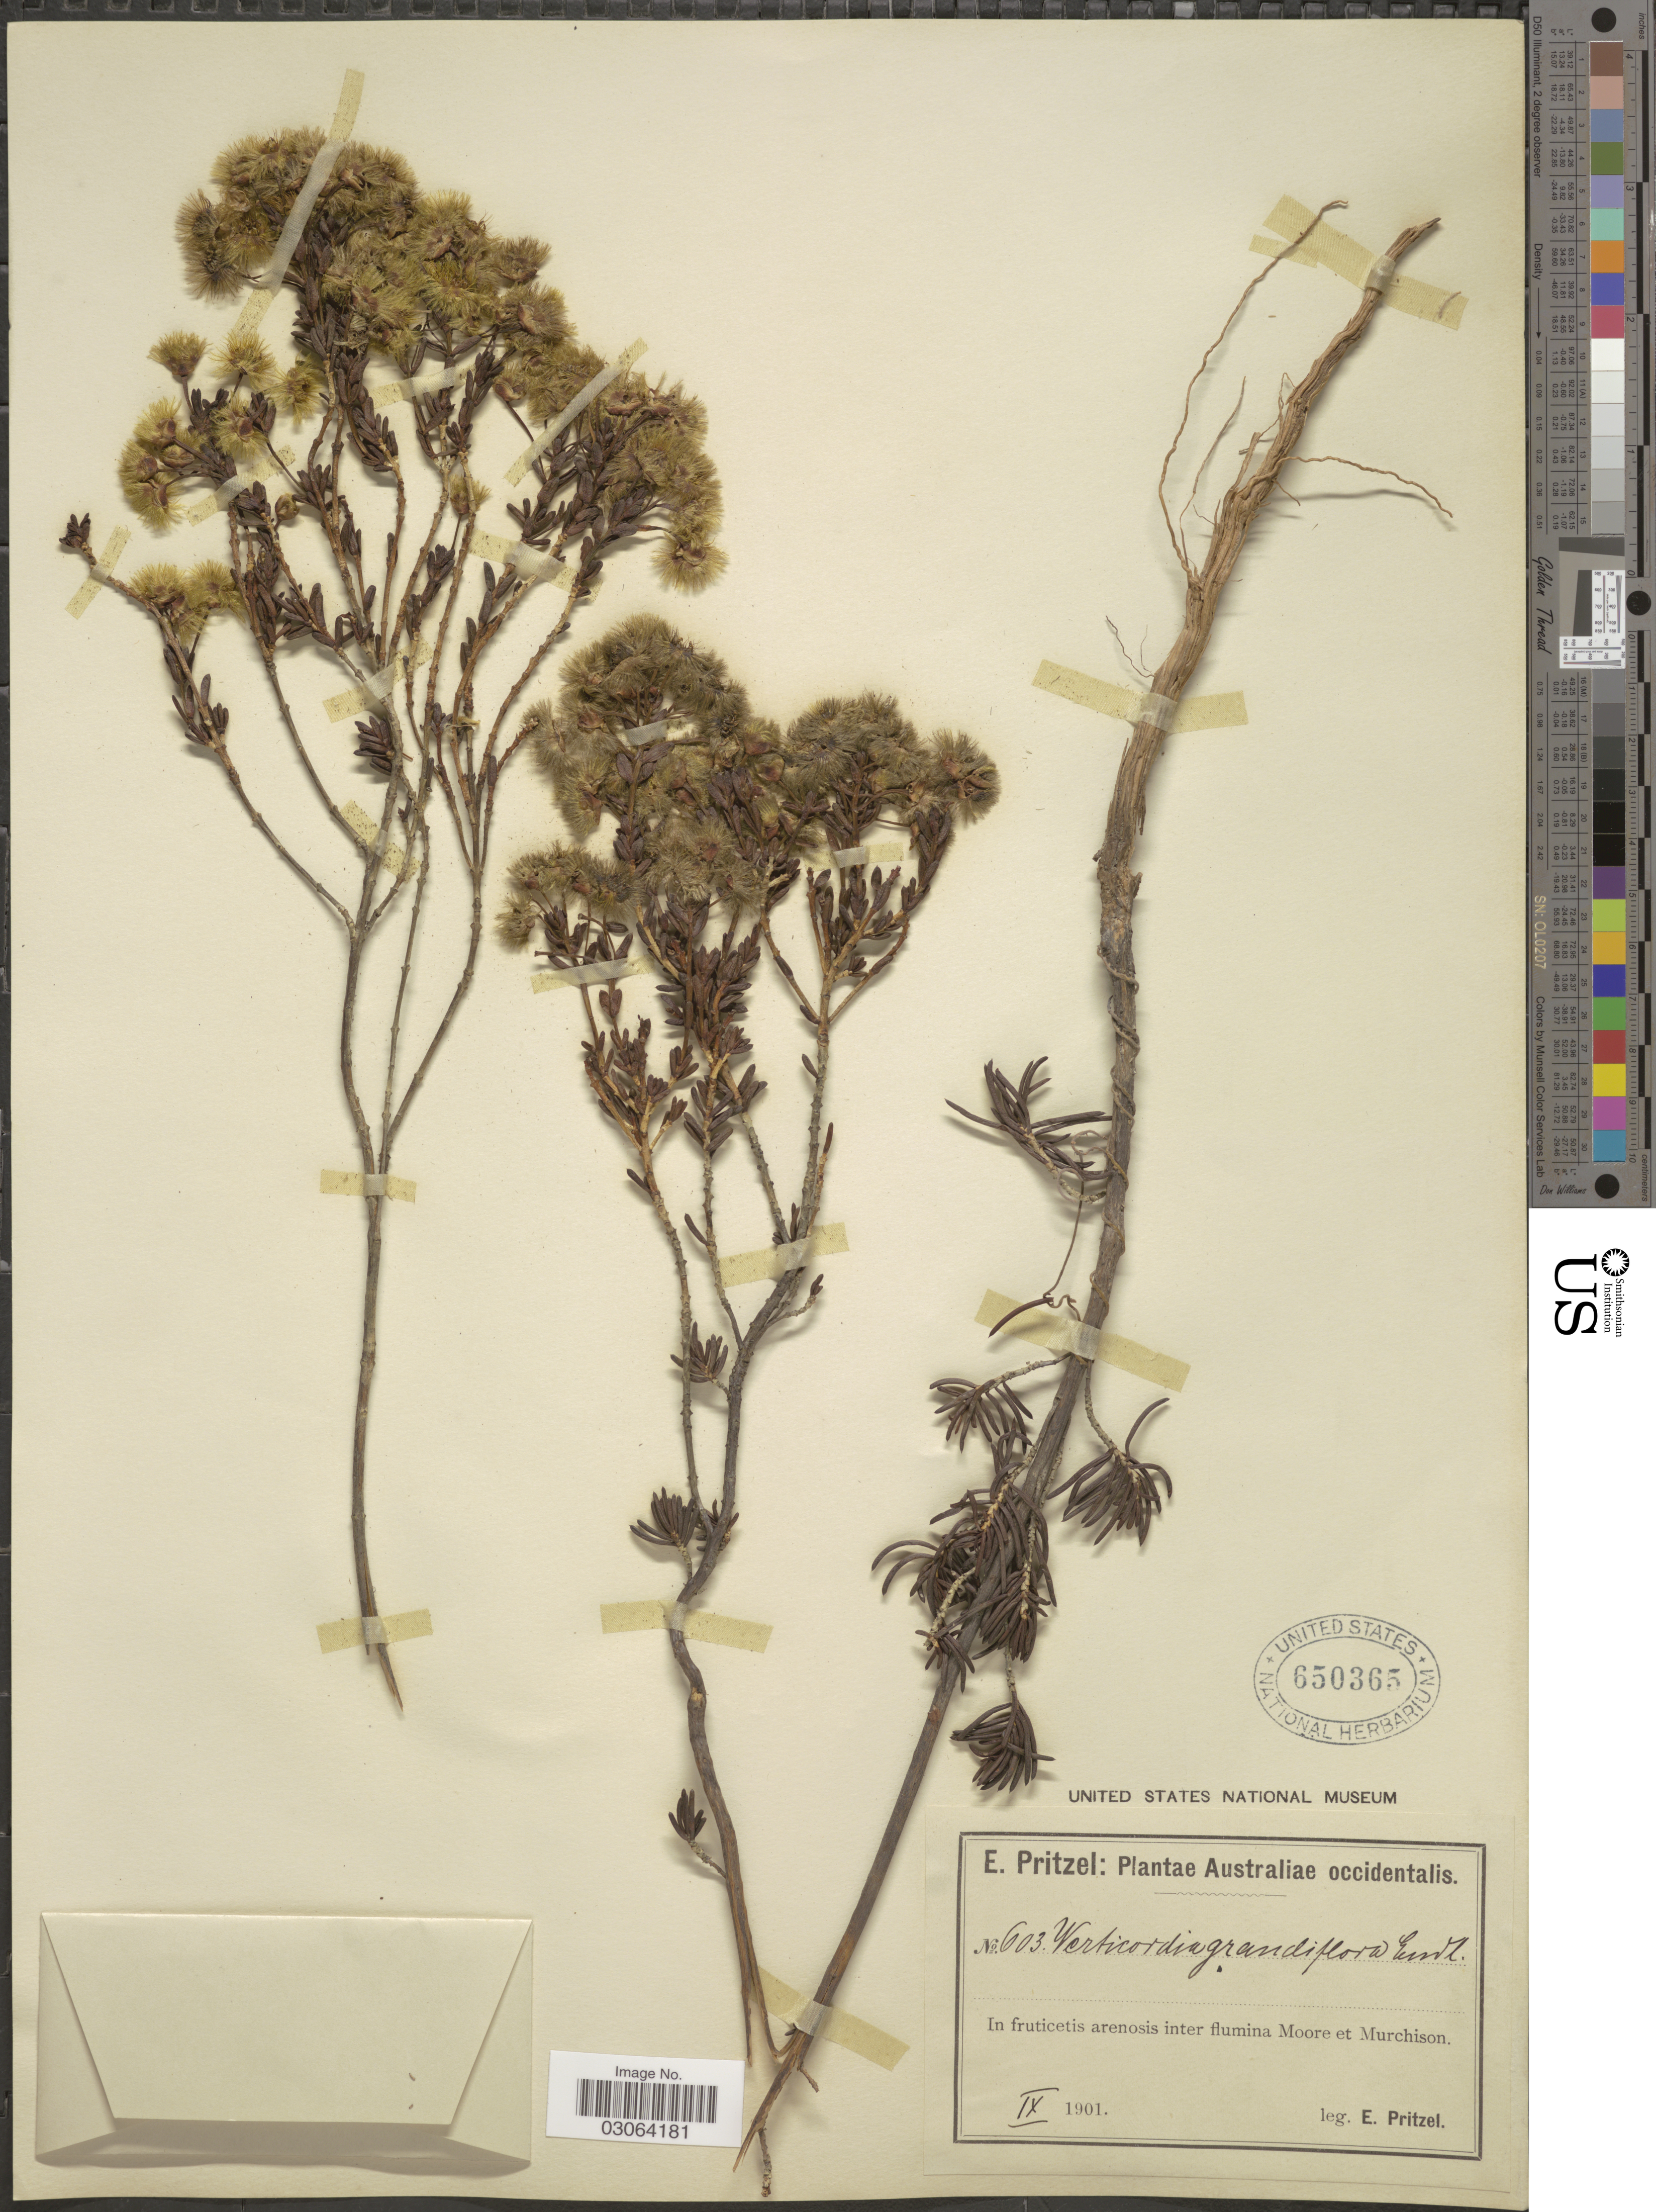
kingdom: Plantae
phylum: Tracheophyta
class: Magnoliopsida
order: Myrtales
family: Myrtaceae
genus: Verticordia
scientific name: Verticordia grandiflora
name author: Endl.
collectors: E. G. Pritzel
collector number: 603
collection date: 1901-09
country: Australia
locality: Australiae occidentalis, In fruticetis arenosis inter flumina Moore et Murchison.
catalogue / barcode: US 650365